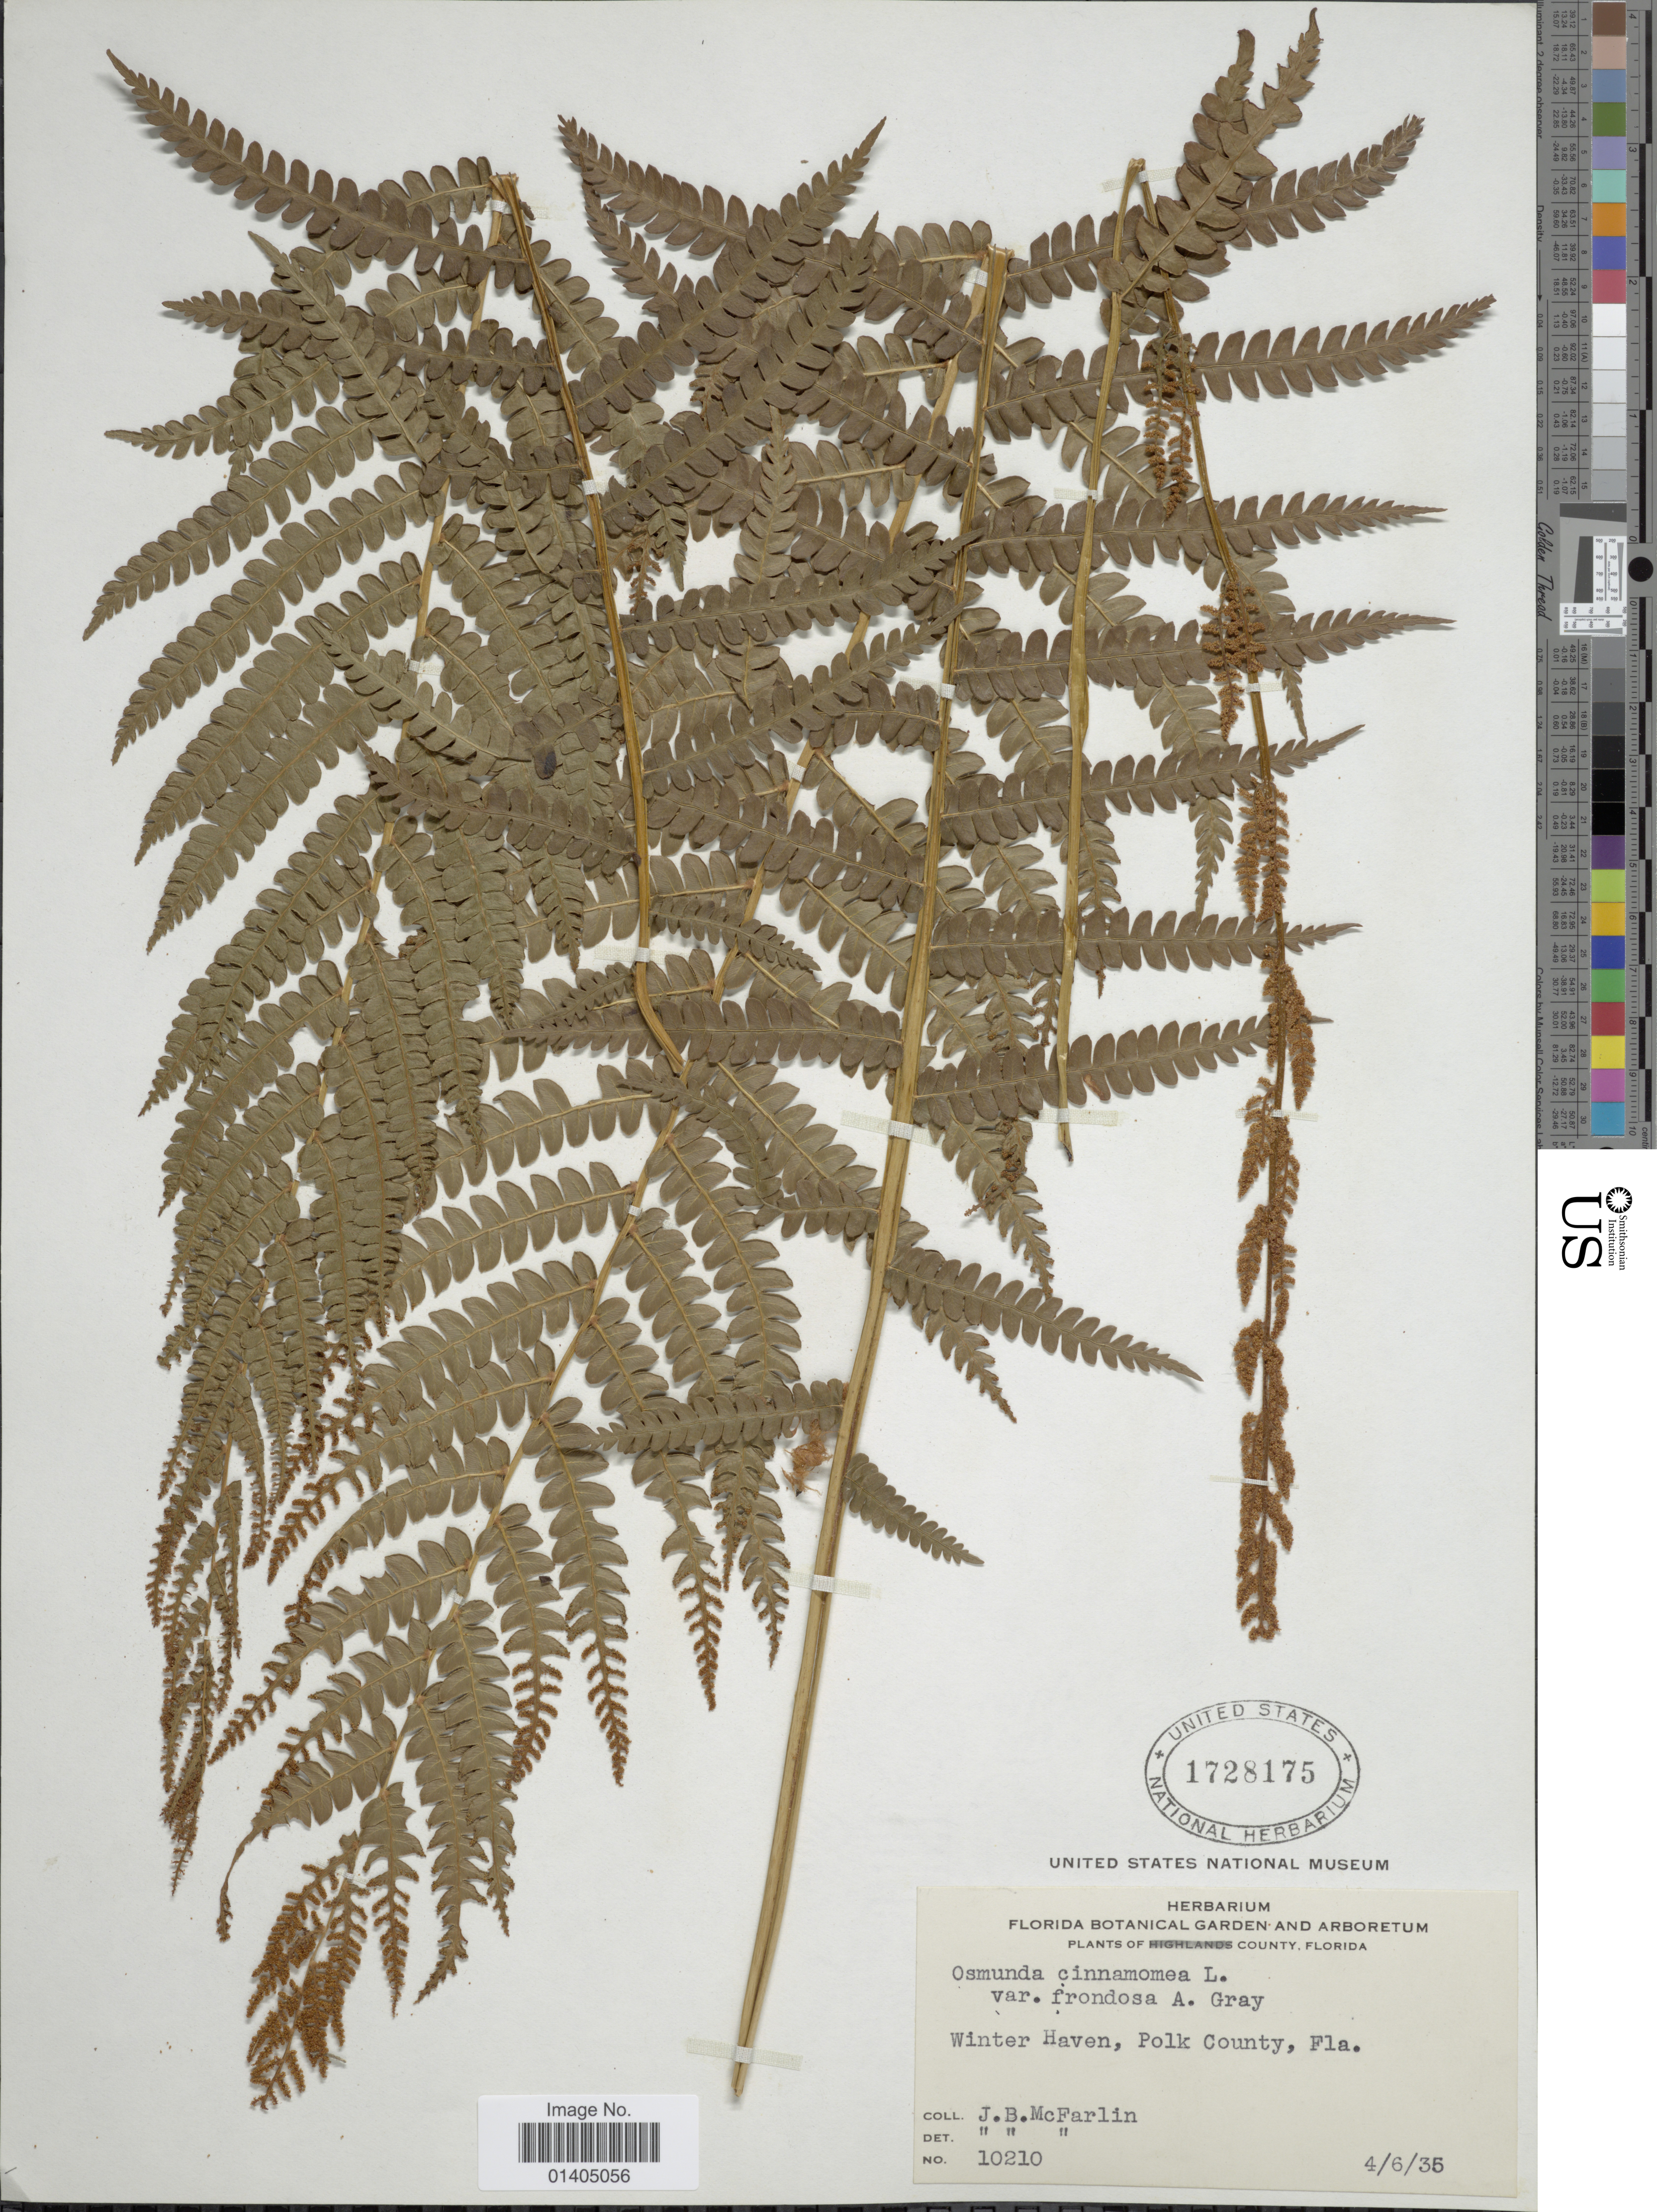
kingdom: Plantae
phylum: Tracheophyta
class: Polypodiopsida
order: Osmundales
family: Osmundaceae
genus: Osmundastrum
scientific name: Osmundastrum cinnamomeum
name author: (L.) C. Presl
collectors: J. McFarlin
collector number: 10210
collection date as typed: Transcribed d/m/y: 4/6/35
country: United States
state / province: Florida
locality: Winter haven, Polk County, Fla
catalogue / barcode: US 1728175